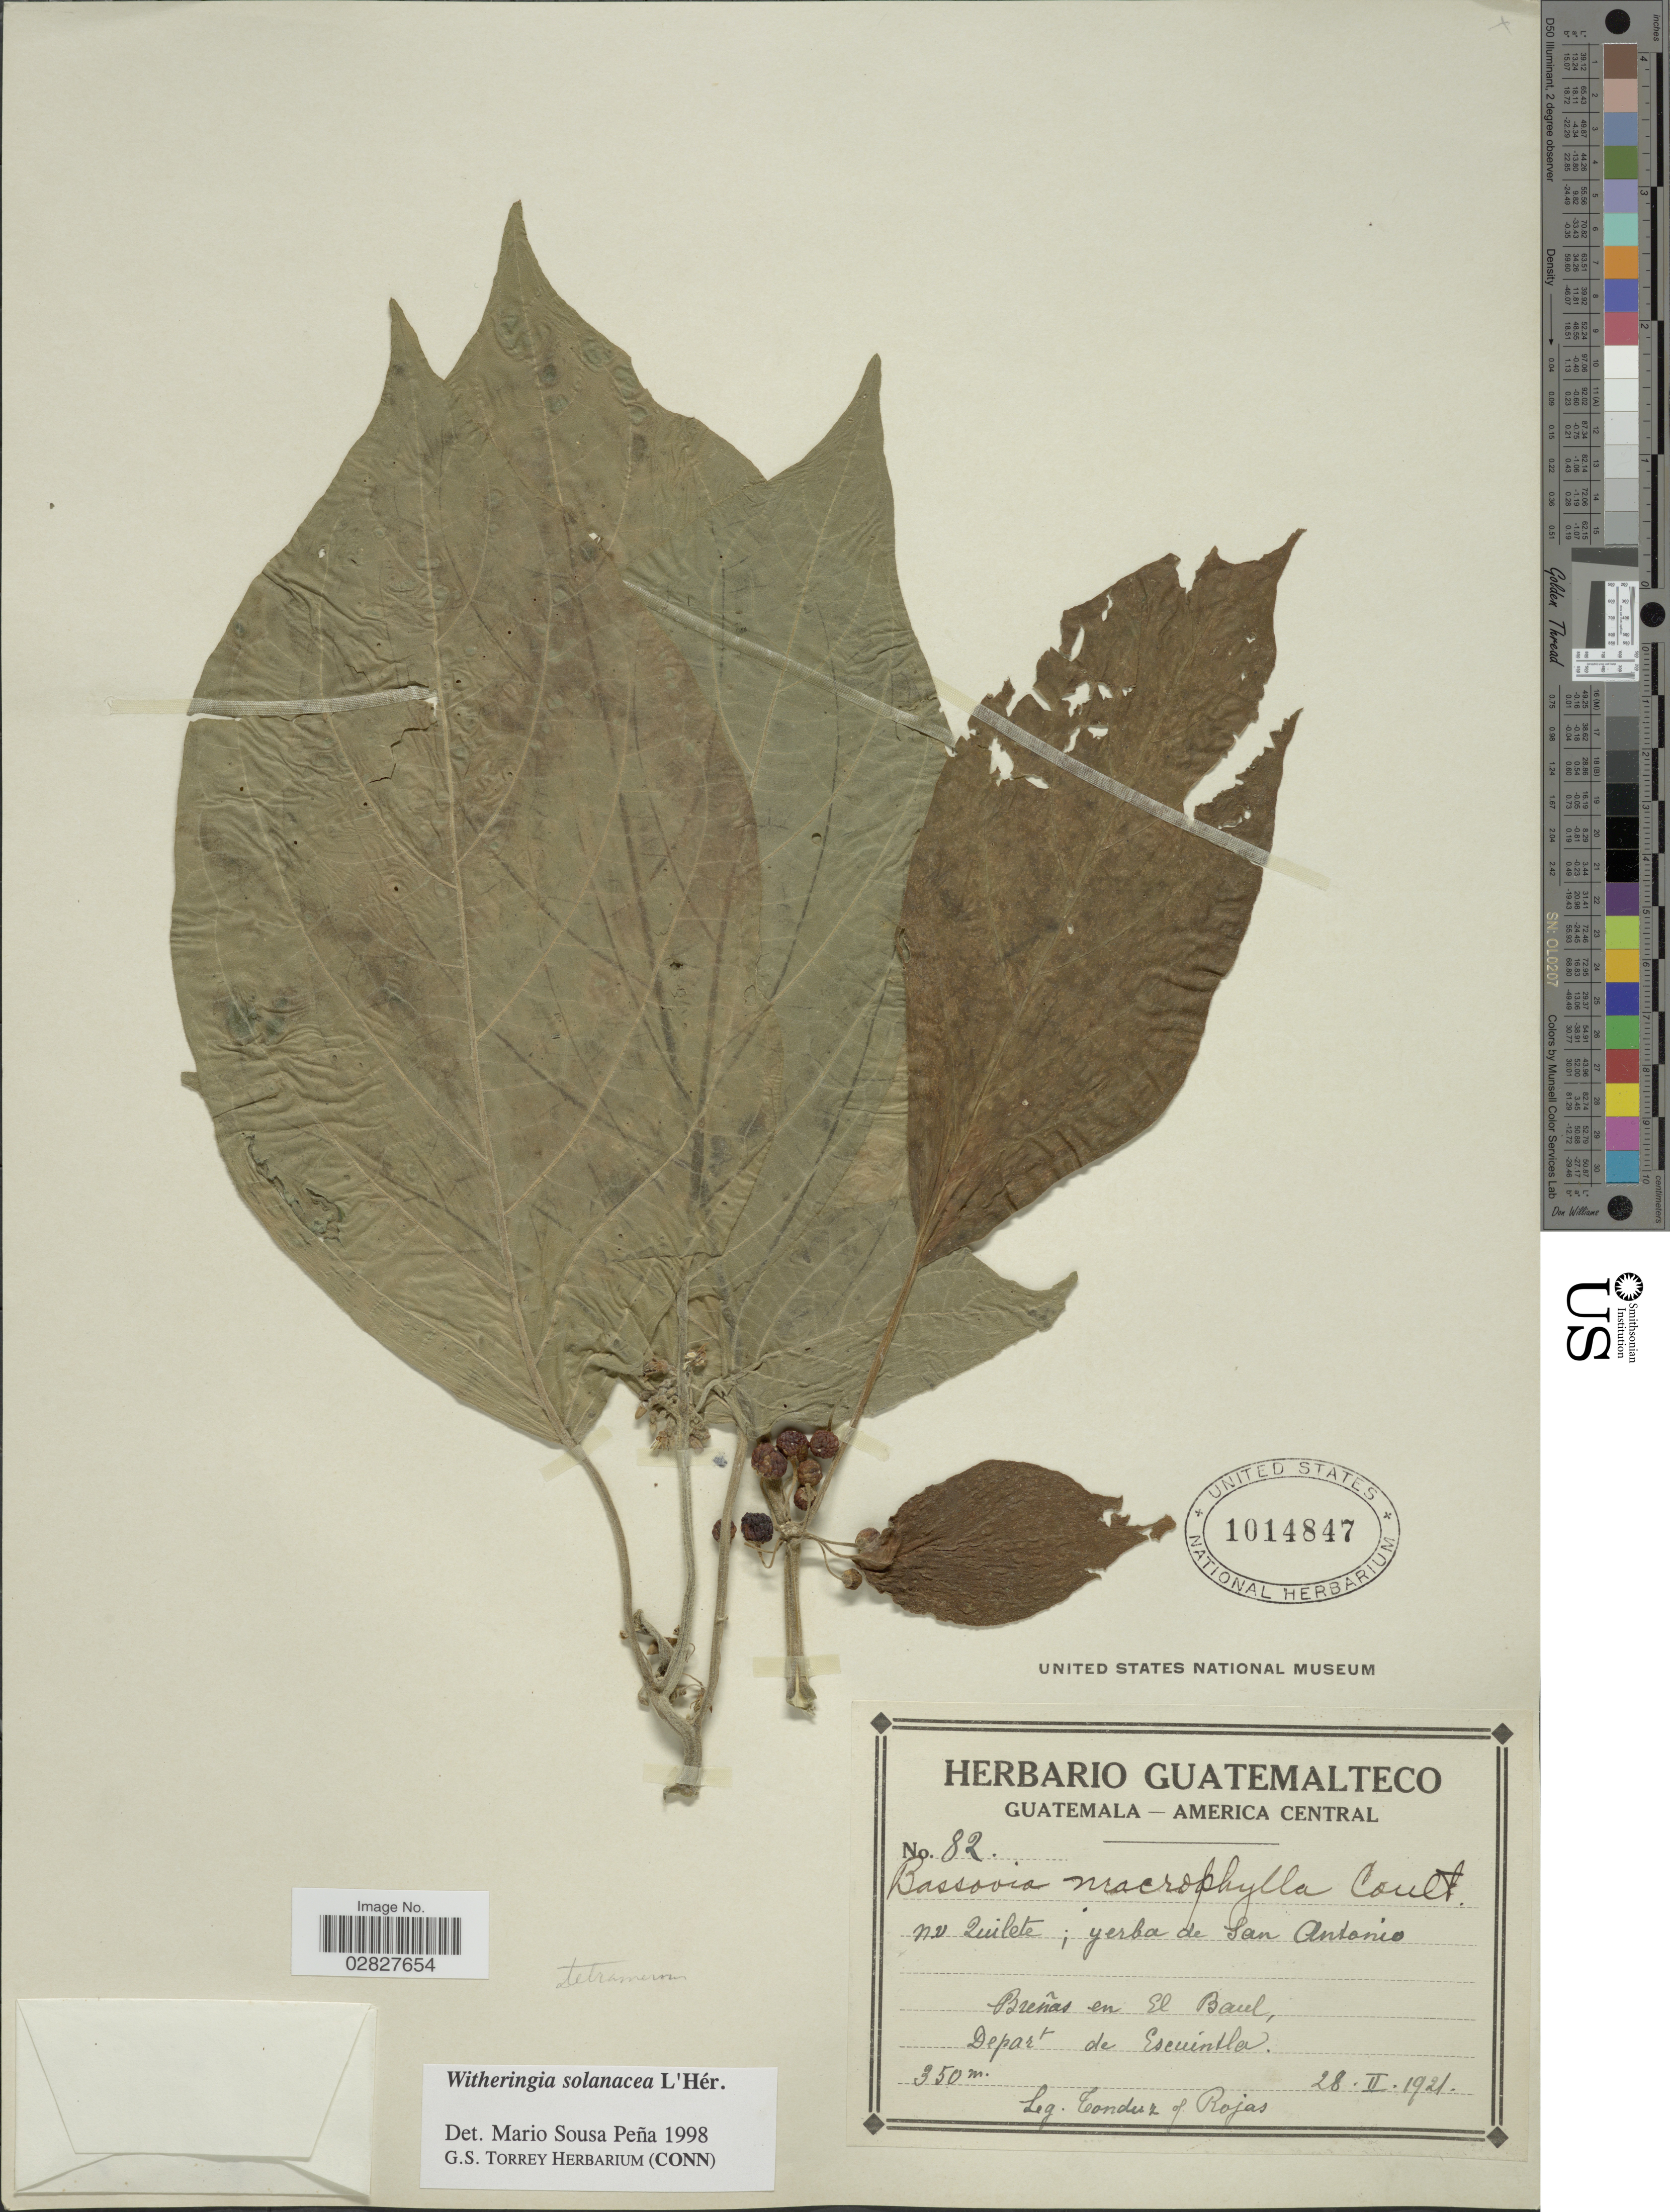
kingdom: Plantae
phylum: Tracheophyta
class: Magnoliopsida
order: Solanales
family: Solanaceae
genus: Witheringia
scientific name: Witheringia solanacea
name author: L'Hér.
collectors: Tonduz & Rojas, --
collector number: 82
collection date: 1921-02-28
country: Guatemala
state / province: Escuintla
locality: Breñas en El Baul, Depart de Escuintla.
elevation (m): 350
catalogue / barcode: US 1014847